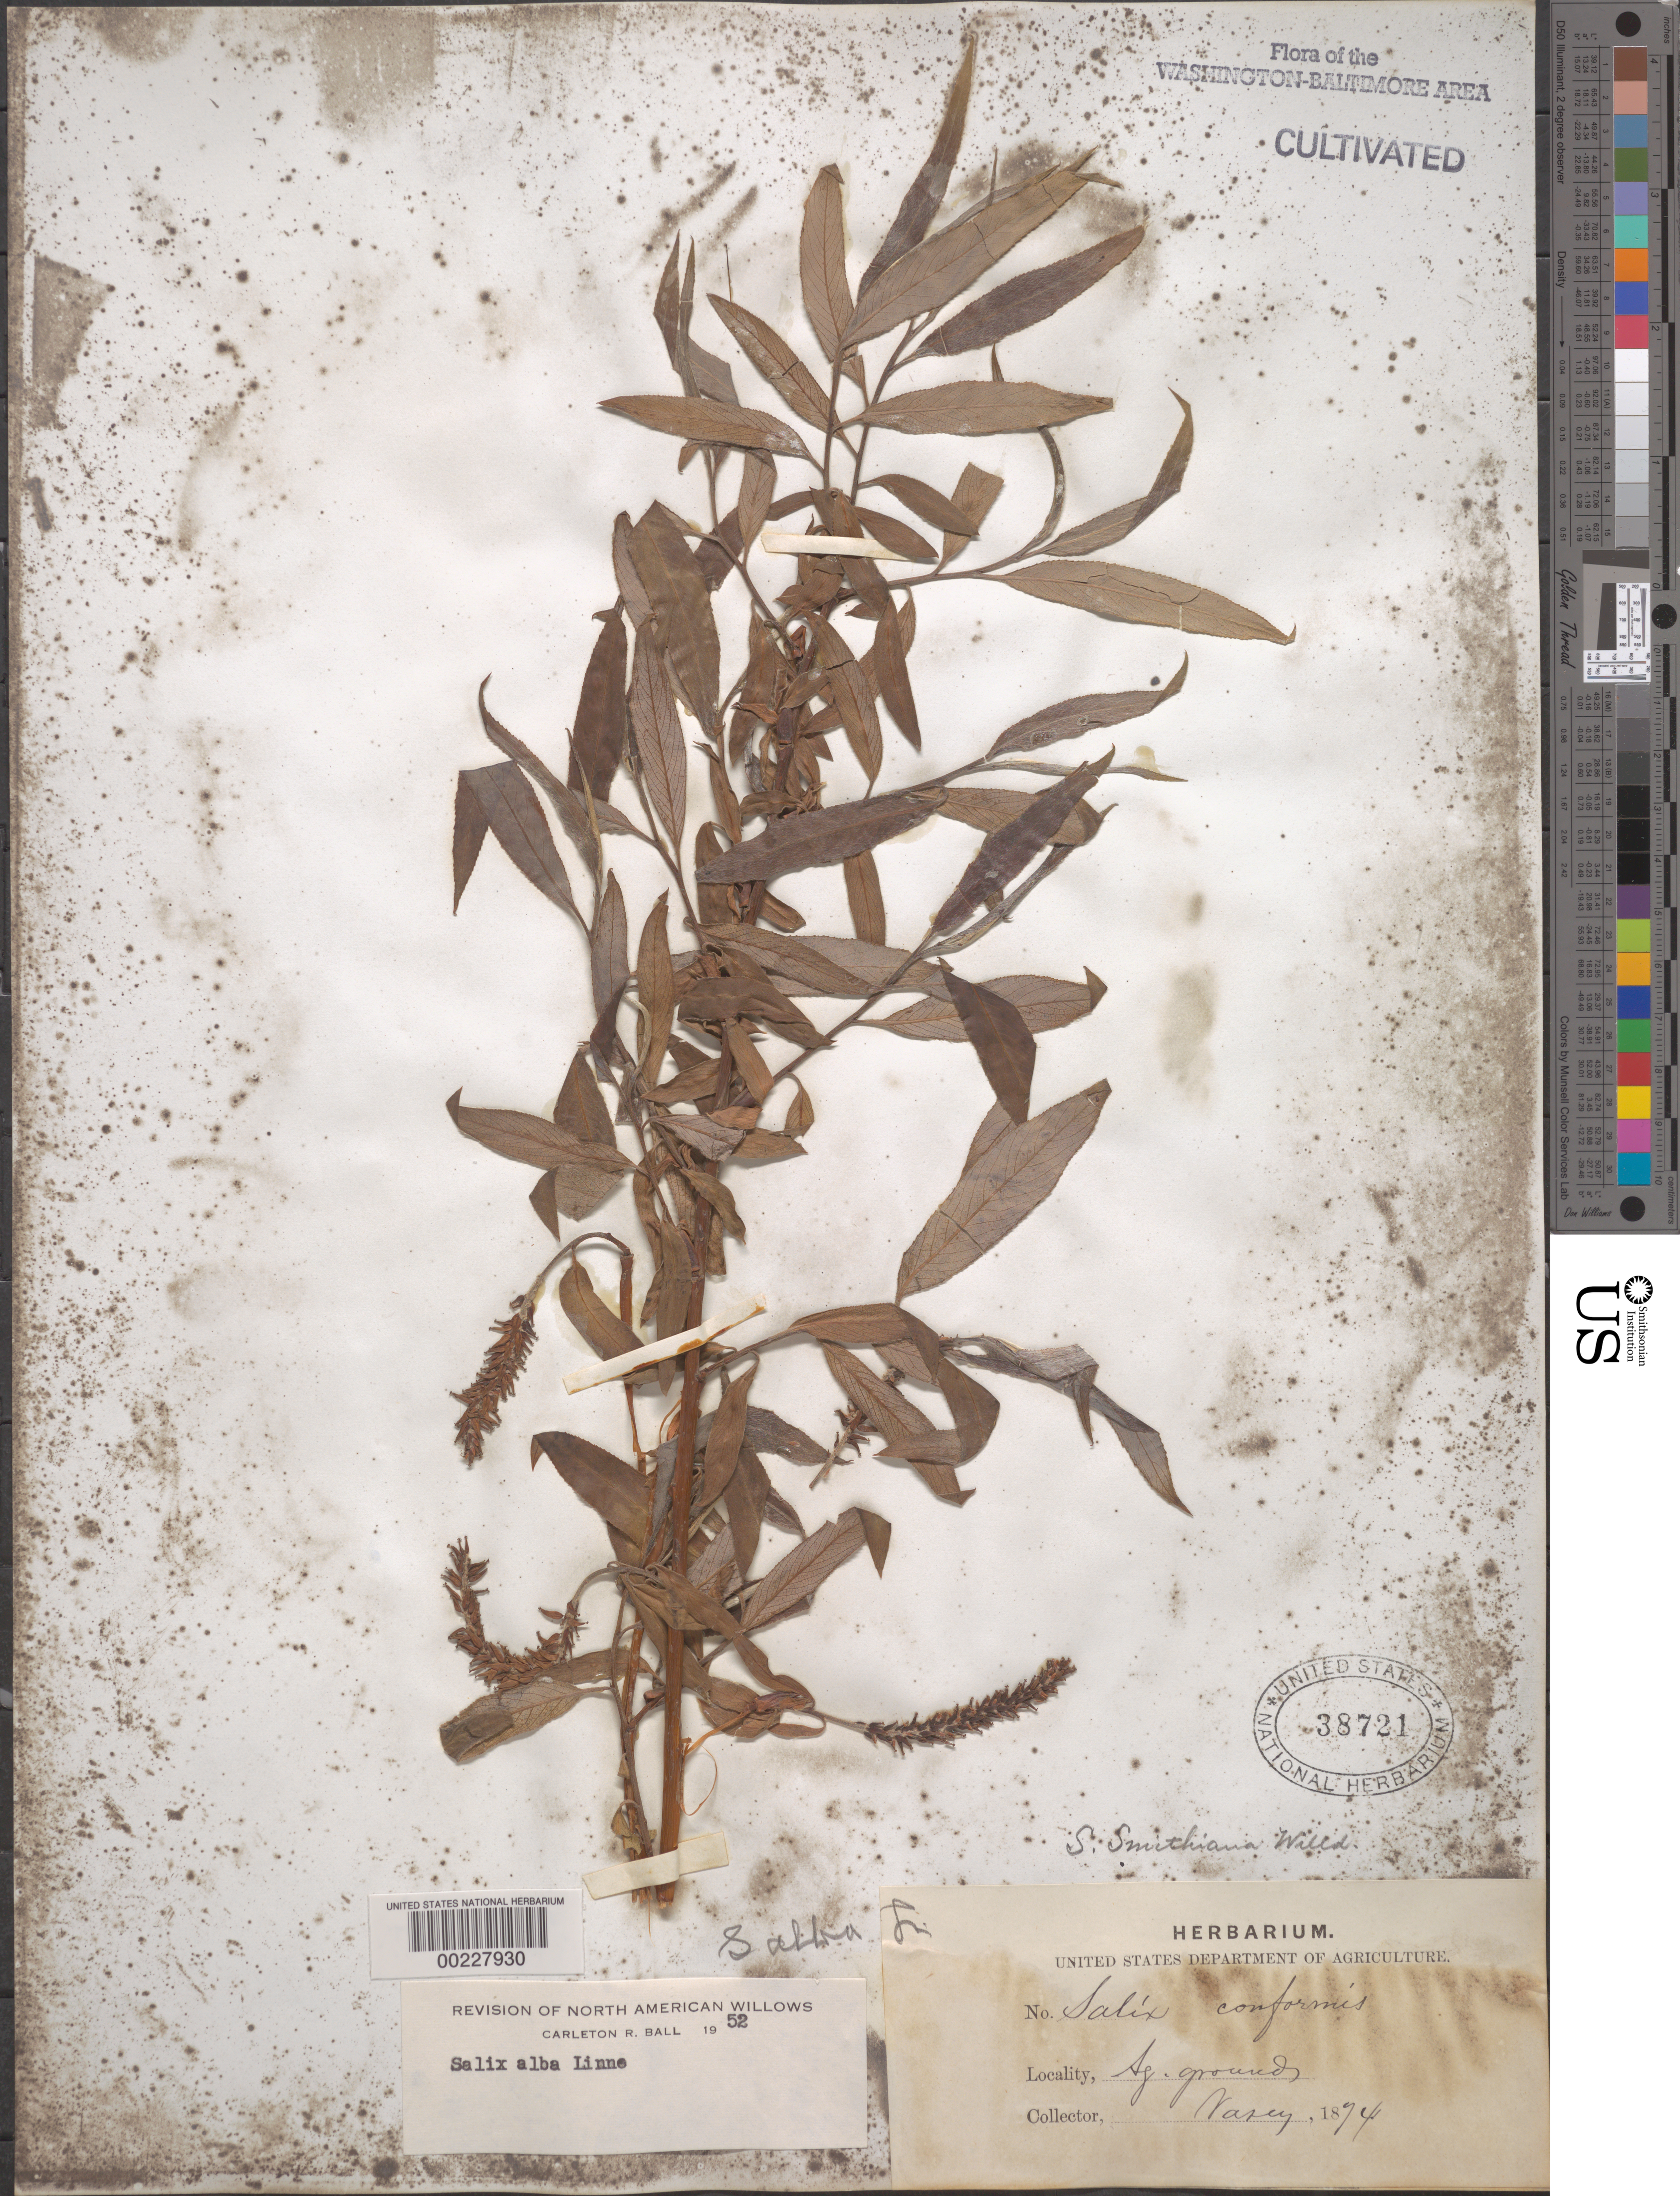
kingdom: Plantae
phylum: Tracheophyta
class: Magnoliopsida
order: Malpighiales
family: Salicaceae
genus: Salix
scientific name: Salix alba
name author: L.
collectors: G. R. Vasey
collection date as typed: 1874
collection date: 1874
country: United States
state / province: District of Columbia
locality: Agriculture grounds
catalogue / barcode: US 38721